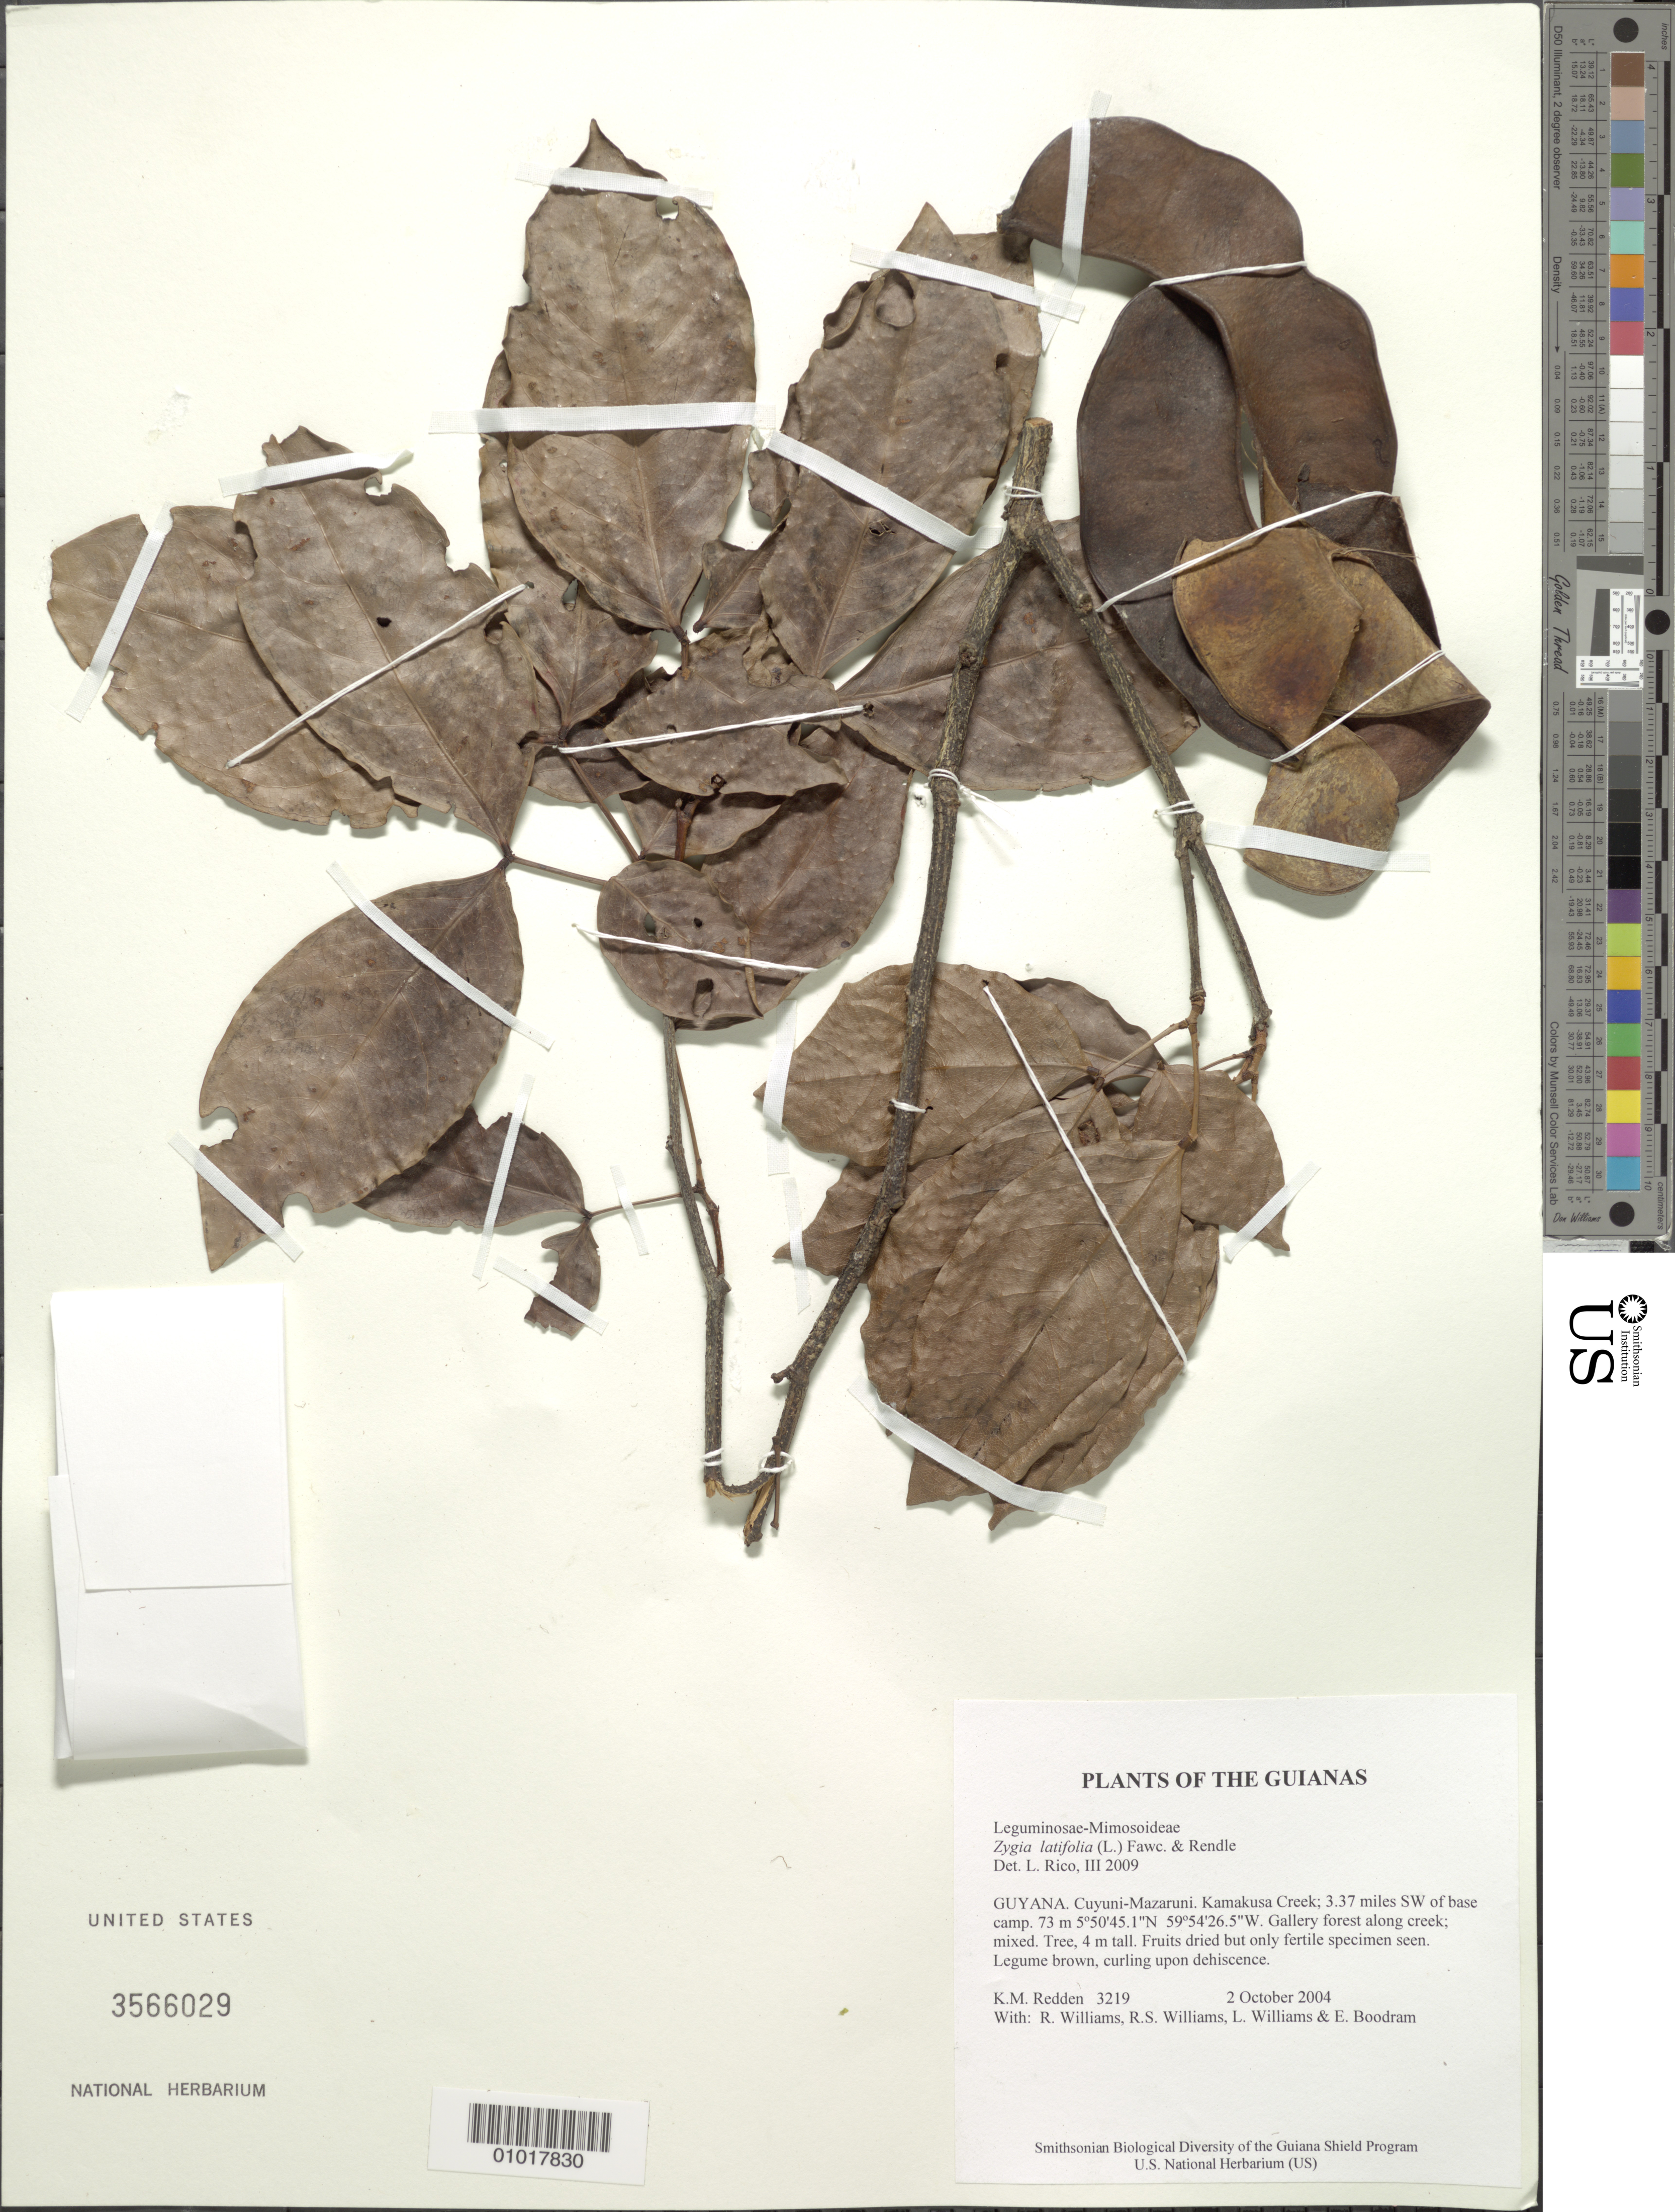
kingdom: Plantae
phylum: Tracheophyta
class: Magnoliopsida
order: Fabales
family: Fabaceae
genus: Zygia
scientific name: Zygia latifolia var. latifolia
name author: (L.) Fawc. & Rendle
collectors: K. M. Redden, R. Williams, R. S. Williams, L. Williams & E. Boodram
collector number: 3219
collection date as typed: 2 October 2004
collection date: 2004-10-02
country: Guyana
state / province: Cuyuni-Mazaruni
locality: Kamakusa Creek; 3.37 miles SW of base camp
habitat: Gallery forest along creek; mixed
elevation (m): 73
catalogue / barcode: US 3566029